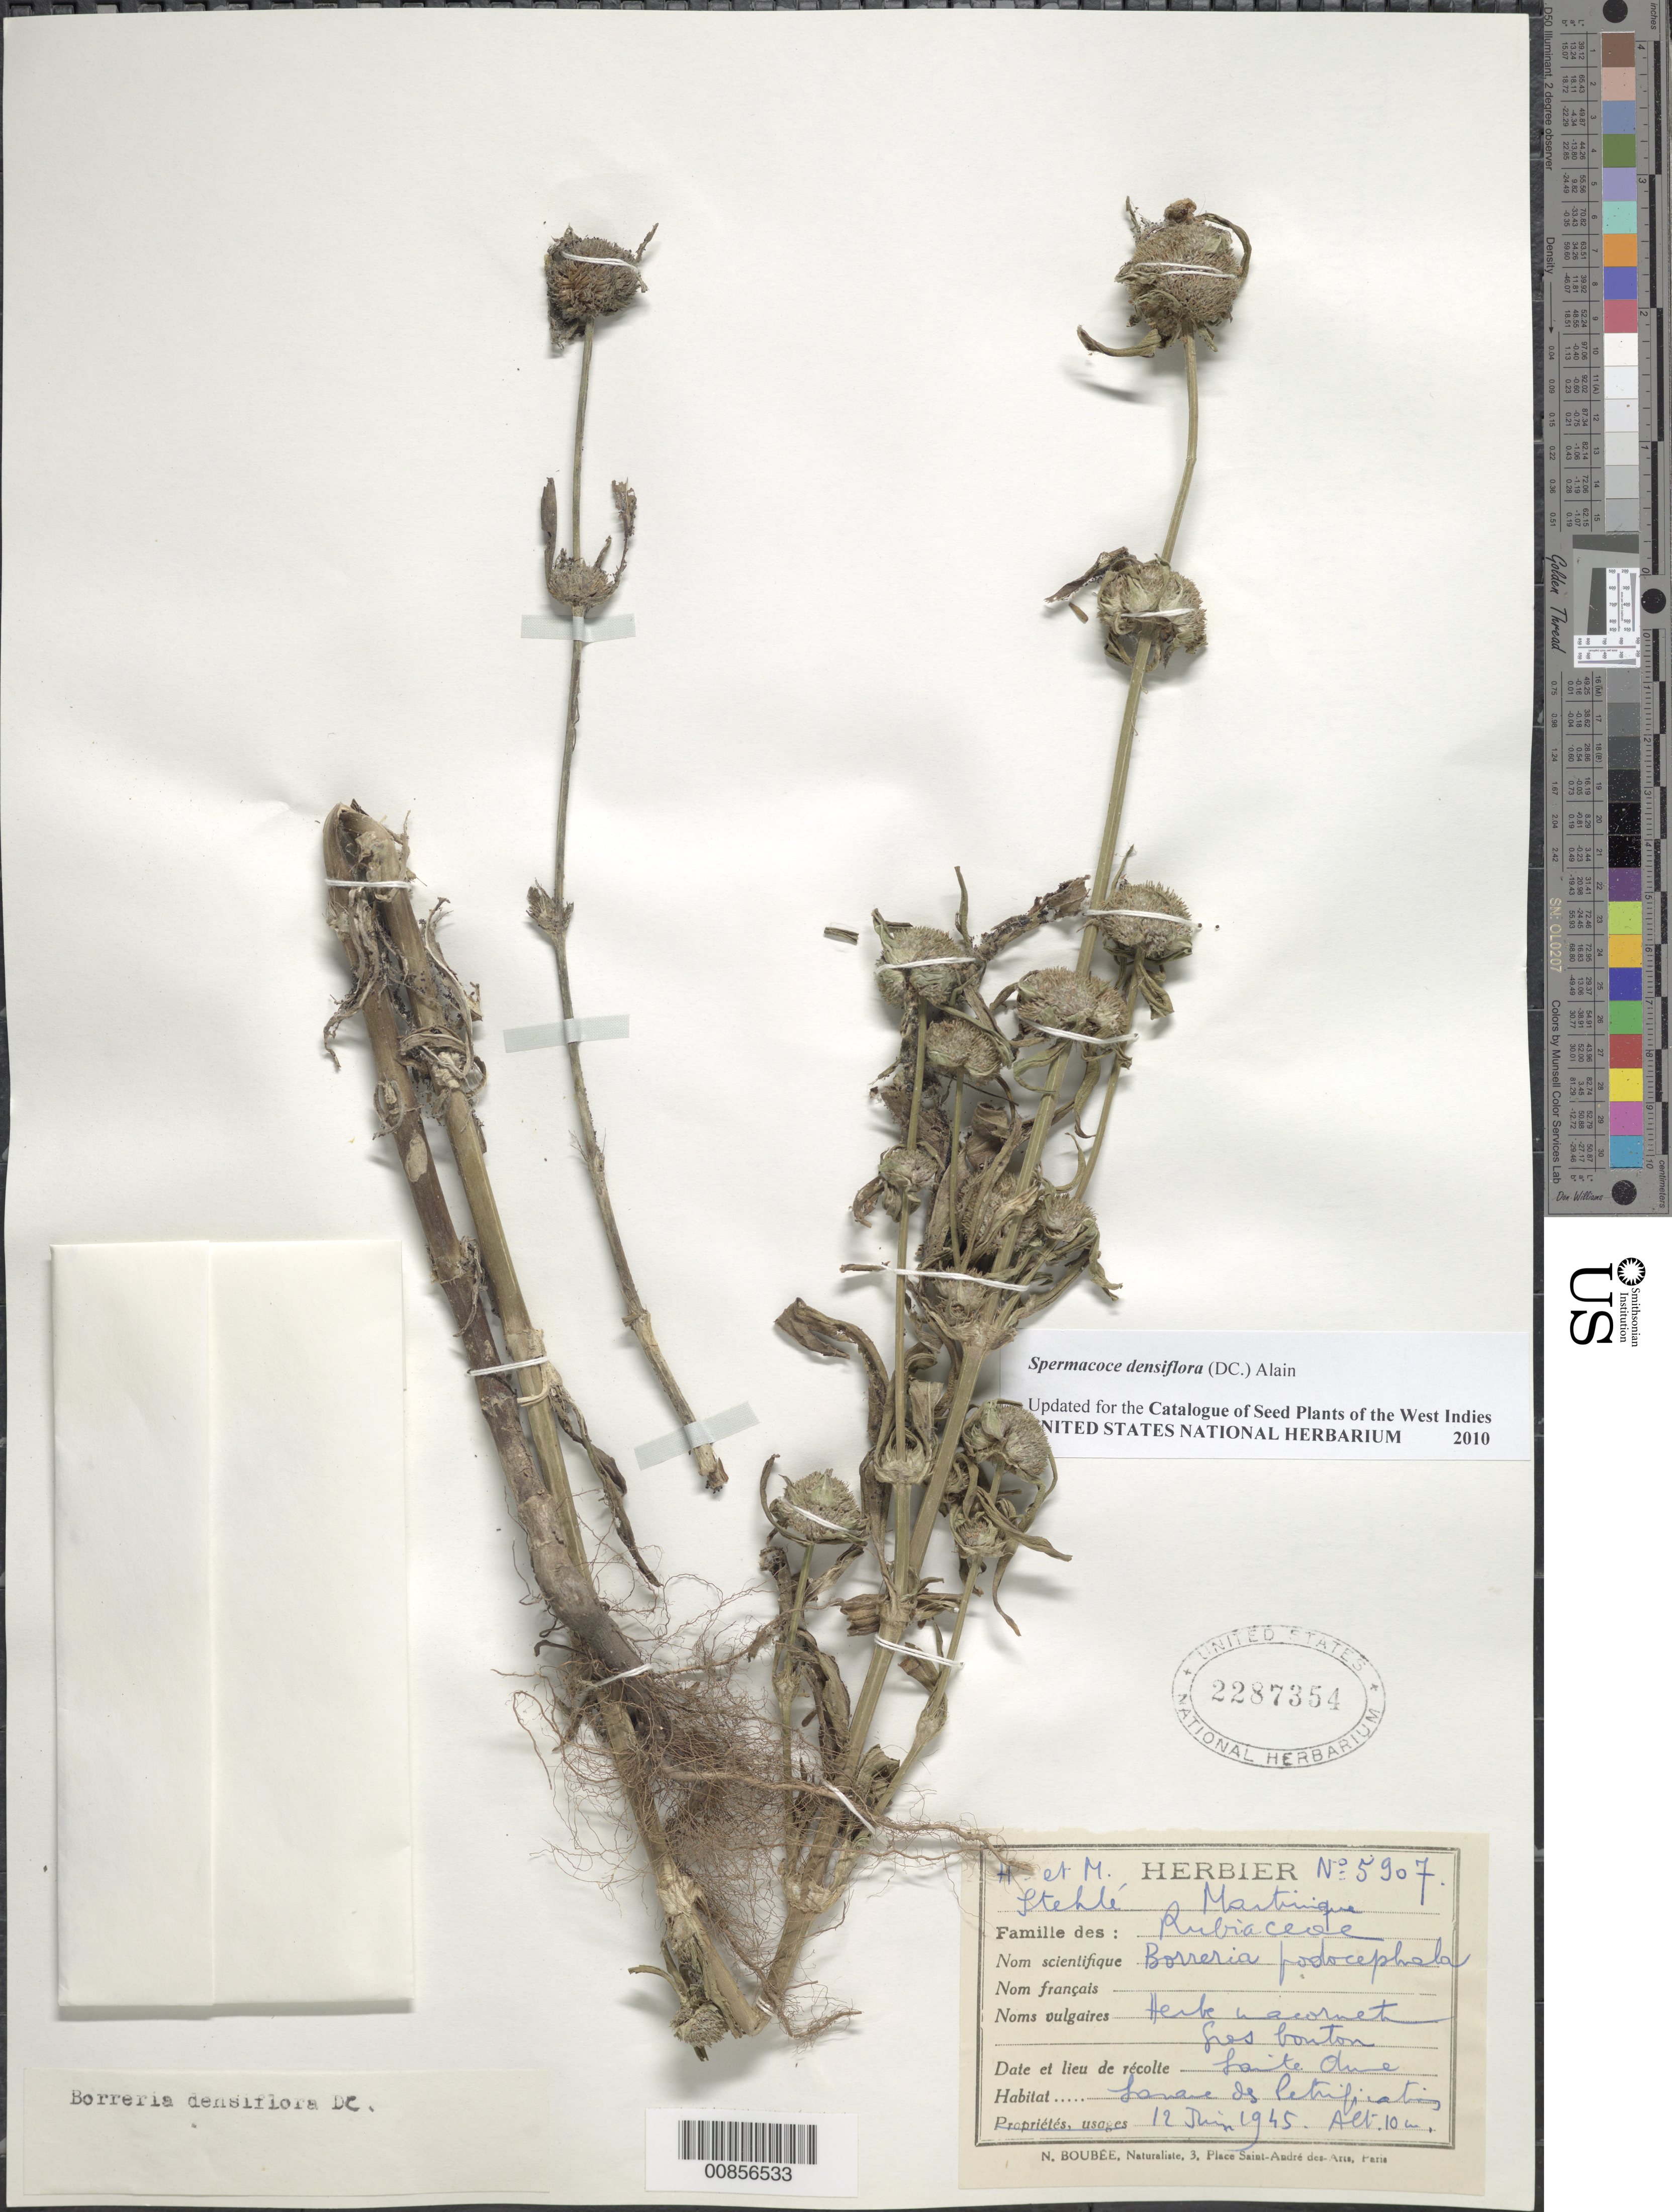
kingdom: Plantae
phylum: Tracheophyta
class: Magnoliopsida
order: Gentianales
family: Rubiaceae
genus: Spermacoce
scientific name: Spermacoce densiflora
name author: (DC.) Alain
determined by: Leonard, Emery C., (US)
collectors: H. Stehlé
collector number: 5907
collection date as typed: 12 Jun 1945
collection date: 1945-06-12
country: Martinique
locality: St. Olive (sp?)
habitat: Savane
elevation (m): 10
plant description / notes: Common name: Gros bouton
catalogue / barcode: US 2287354